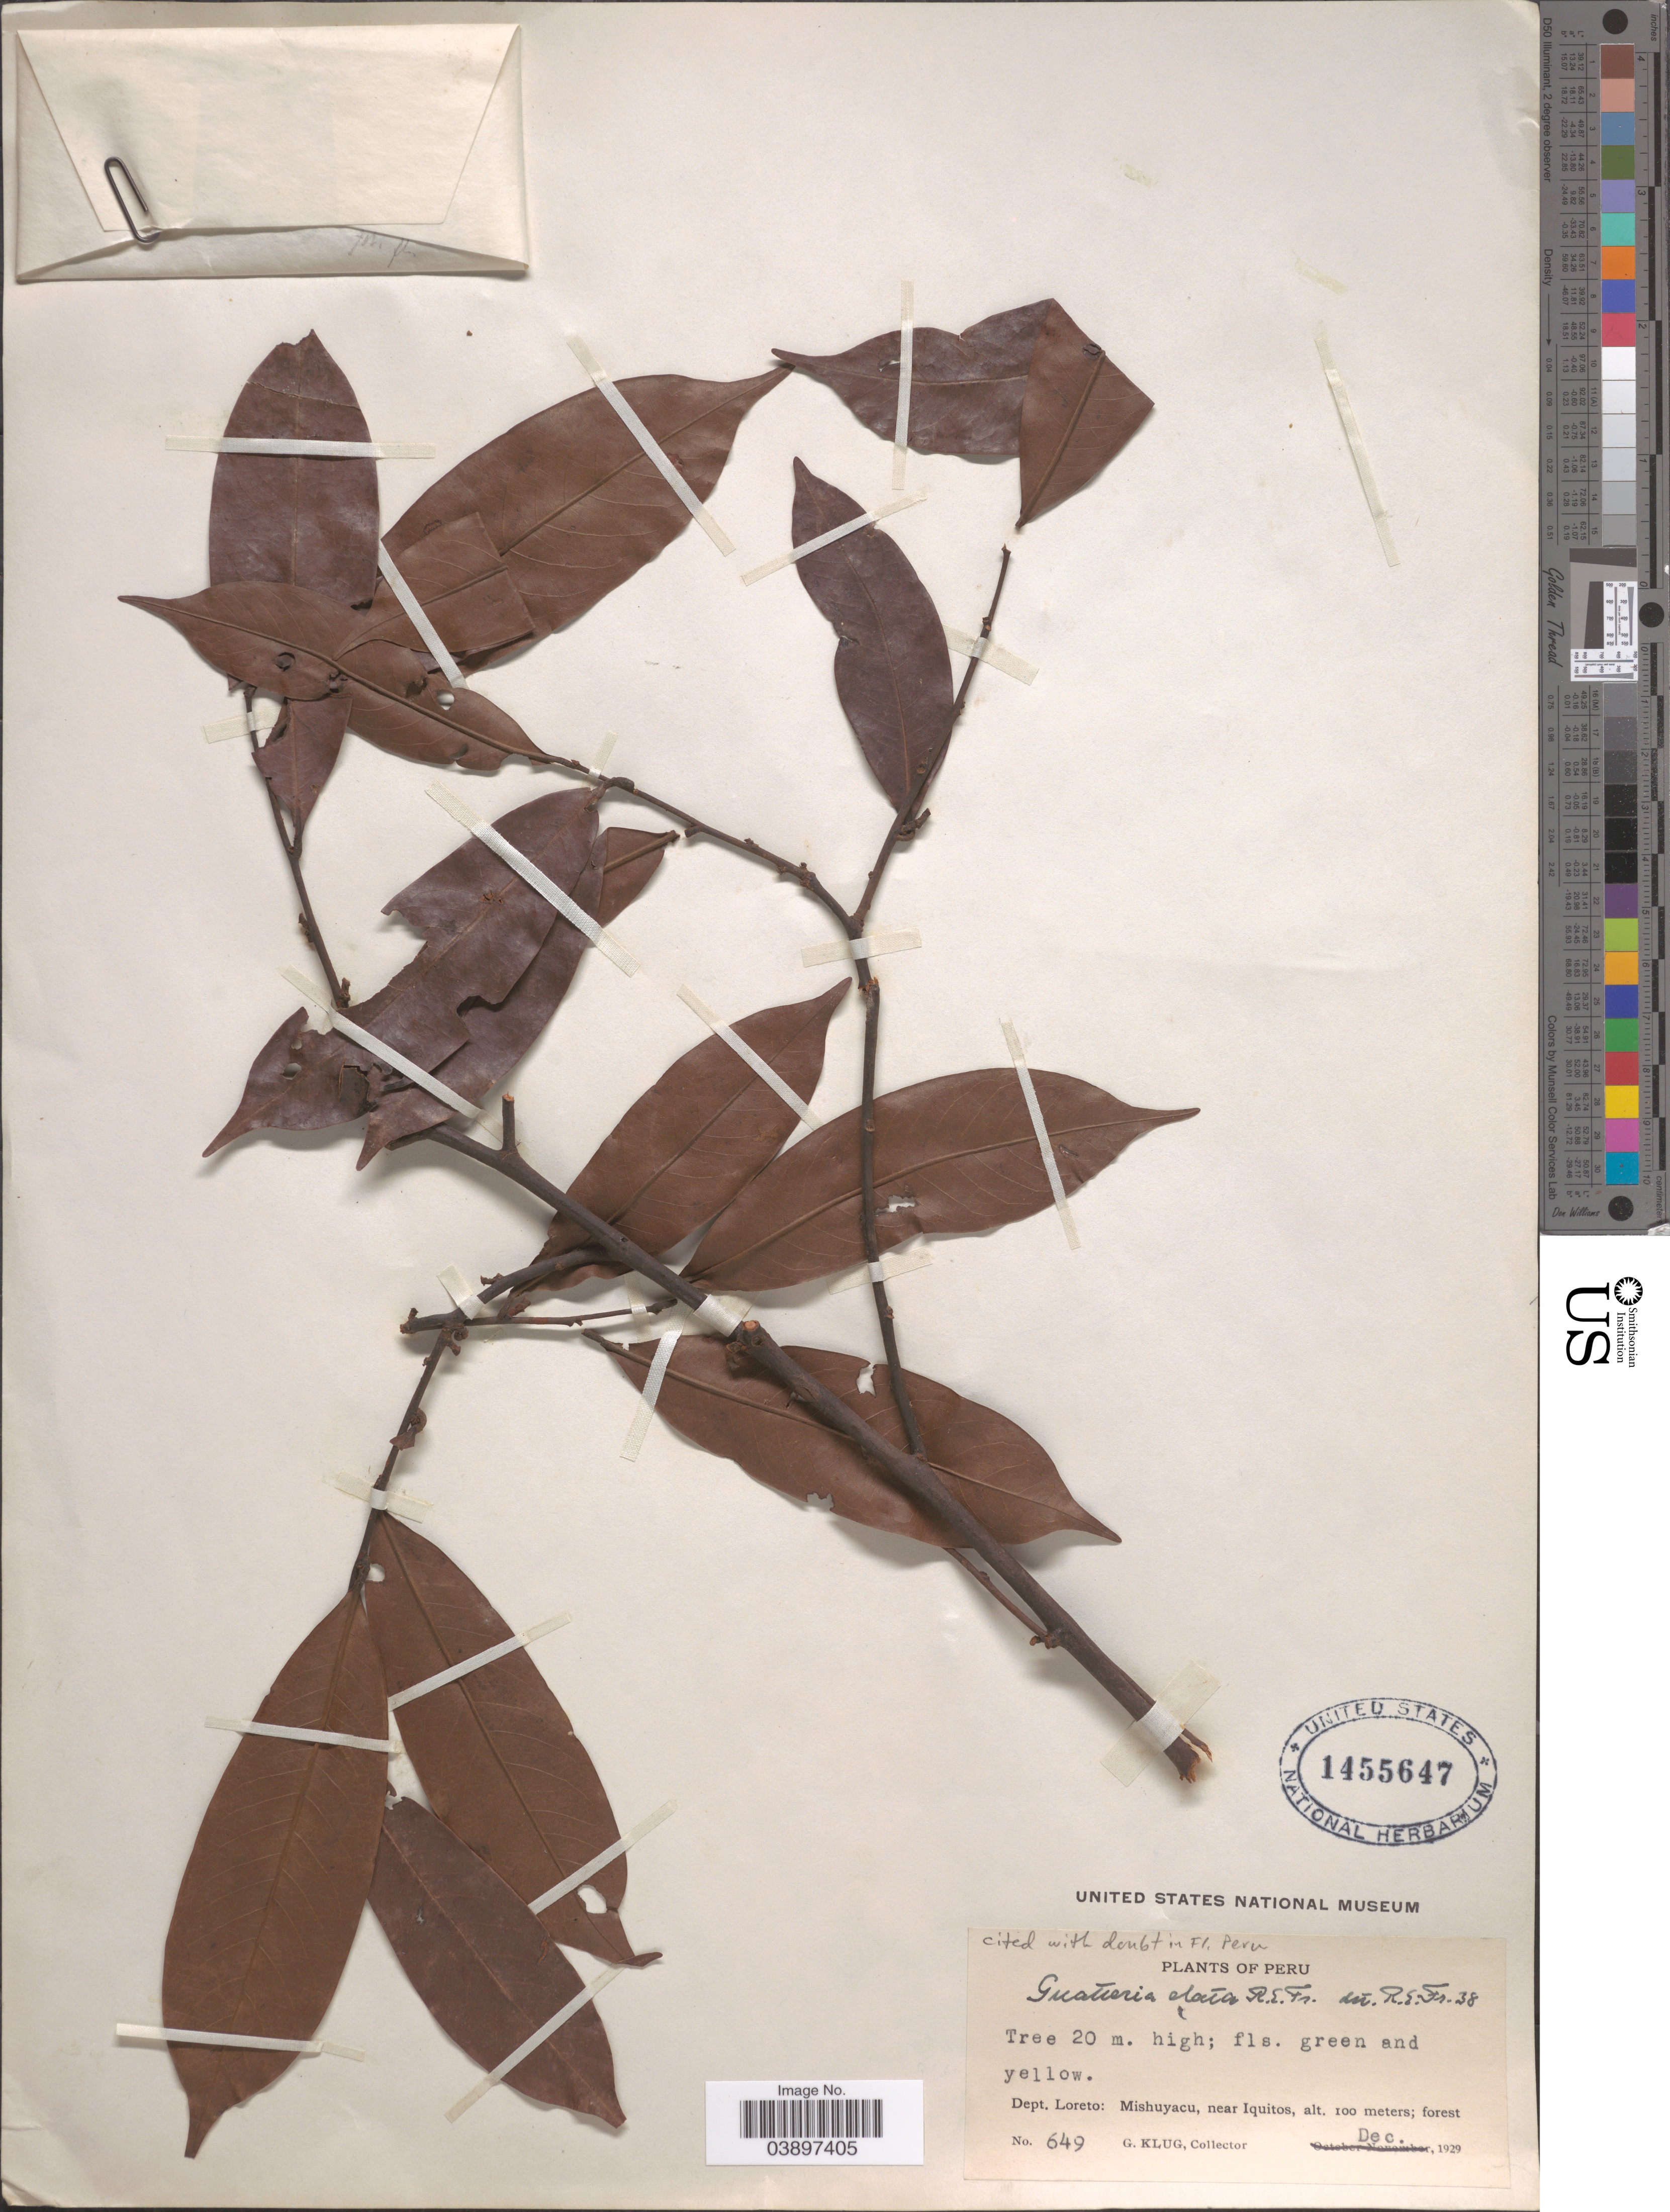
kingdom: Plantae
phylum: Tracheophyta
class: Magnoliopsida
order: Magnoliales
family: Annonaceae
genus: Guatteria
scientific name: Guatteria elata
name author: R.E. Fr.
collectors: G. Klug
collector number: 649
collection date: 1929-12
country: Peru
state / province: Loreto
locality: Dept. Loreto: Mishuyacu, near Iquitos.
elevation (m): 100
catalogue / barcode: US 1455647